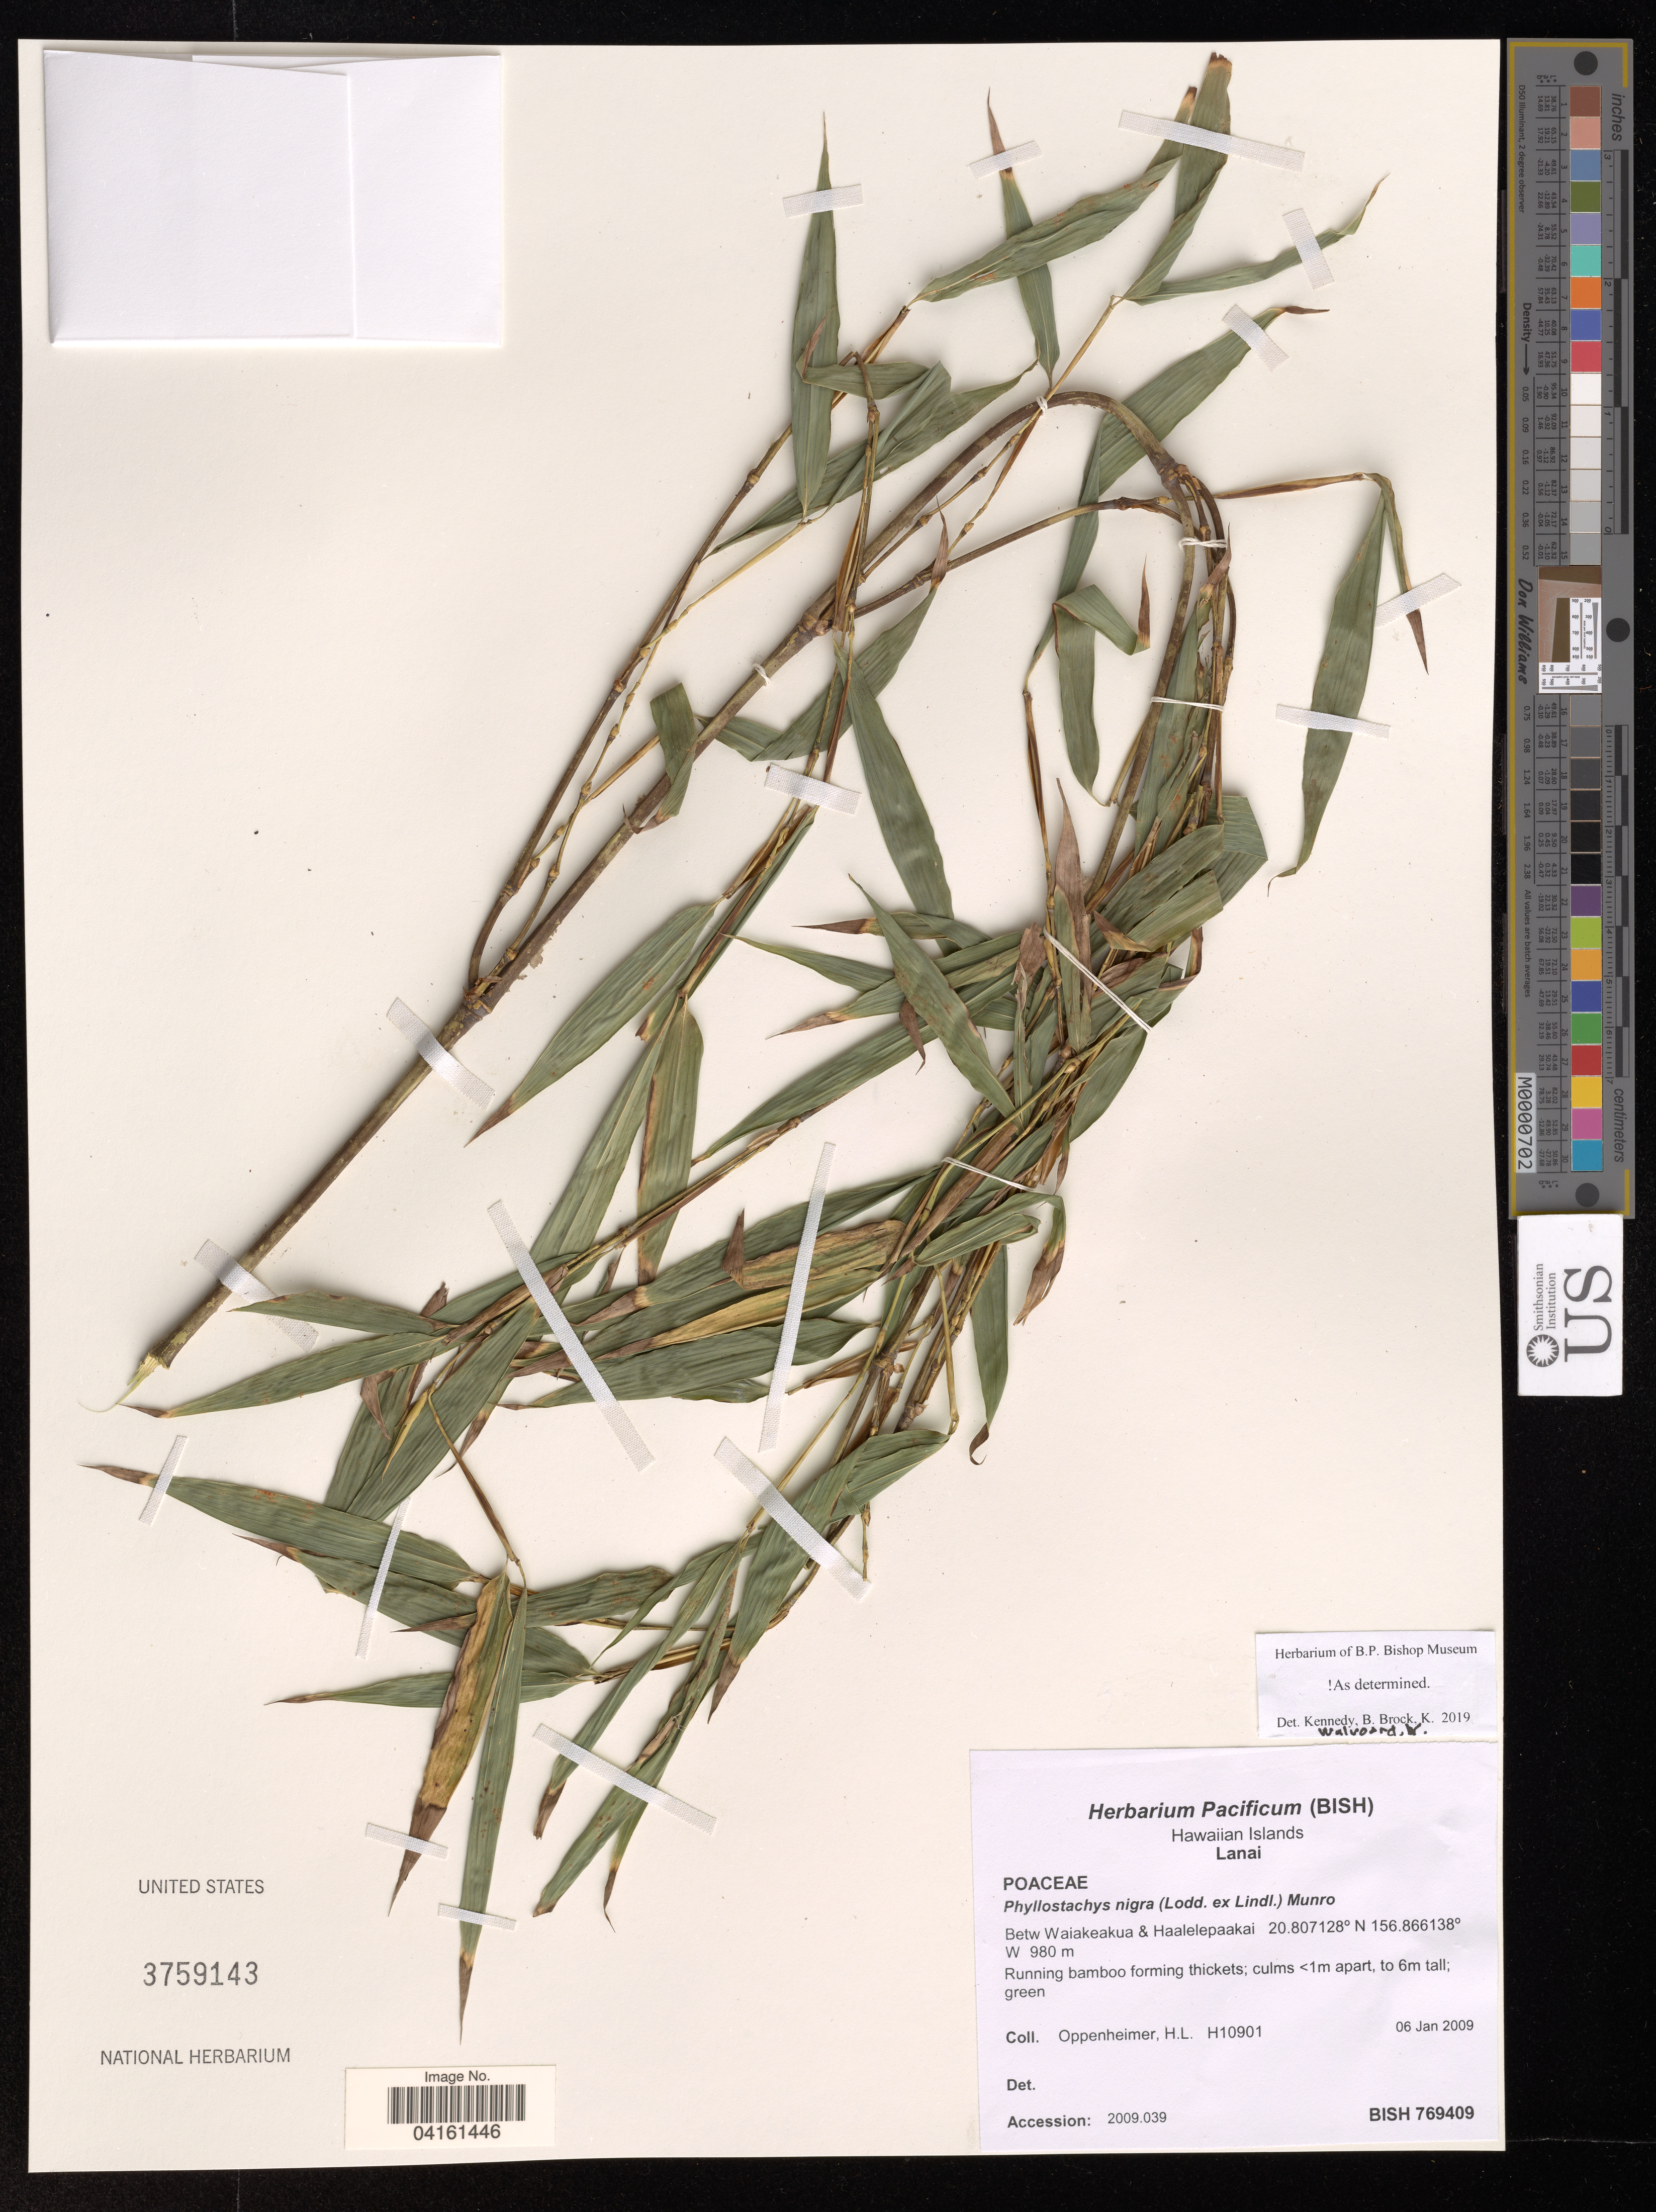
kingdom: Plantae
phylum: Tracheophyta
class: Liliopsida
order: Poales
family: Poaceae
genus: Phyllostachys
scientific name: Phyllostachys nigra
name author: (Lodd. ex Lindl.) Munro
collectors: H. L. Oppenheimer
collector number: H10901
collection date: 2009-01-06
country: United States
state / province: Hawaii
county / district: Maui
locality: Lanai. Betw Waiakeakua & Haalelepaakai.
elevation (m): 980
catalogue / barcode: US 3759143